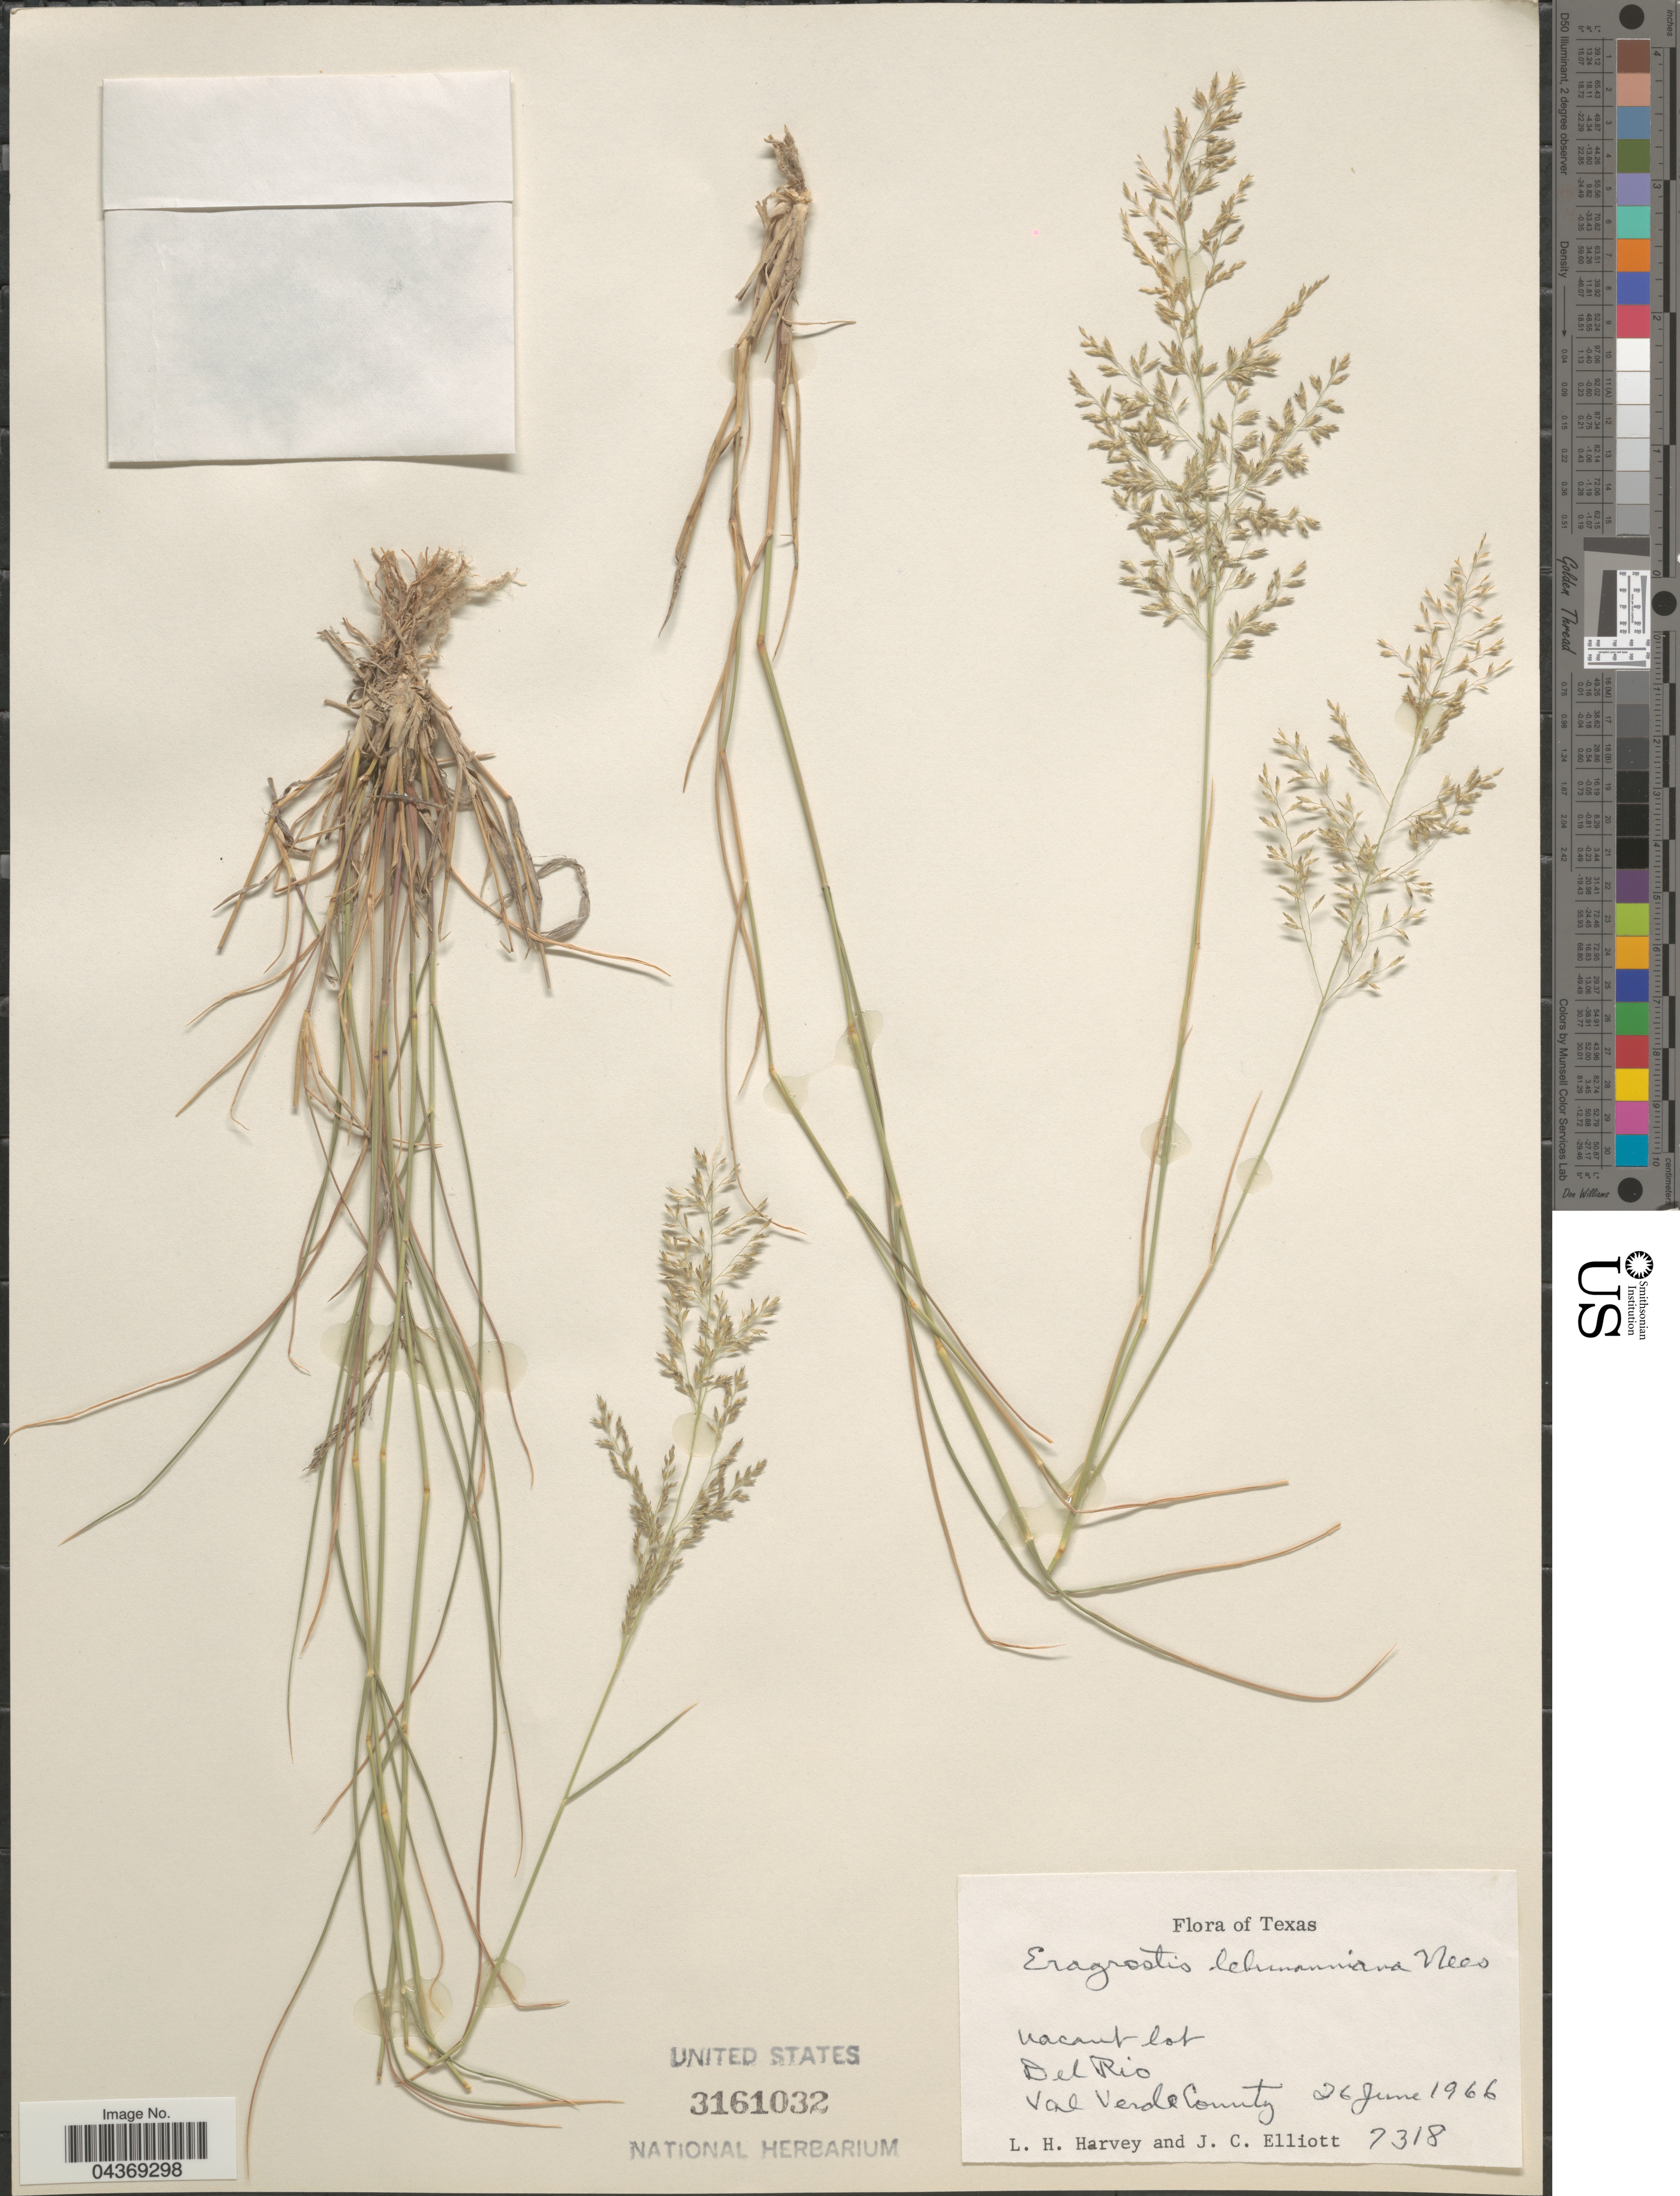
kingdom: Plantae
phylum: Tracheophyta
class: Liliopsida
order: Poales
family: Poaceae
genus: Eragrostis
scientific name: Eragrostis lehmanniana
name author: Nees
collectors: L. H. Harvey & J. C. Elliott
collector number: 7318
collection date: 1966-06-26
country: United States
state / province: Texas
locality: Del Rio. Val Verde County.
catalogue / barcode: US 3161032